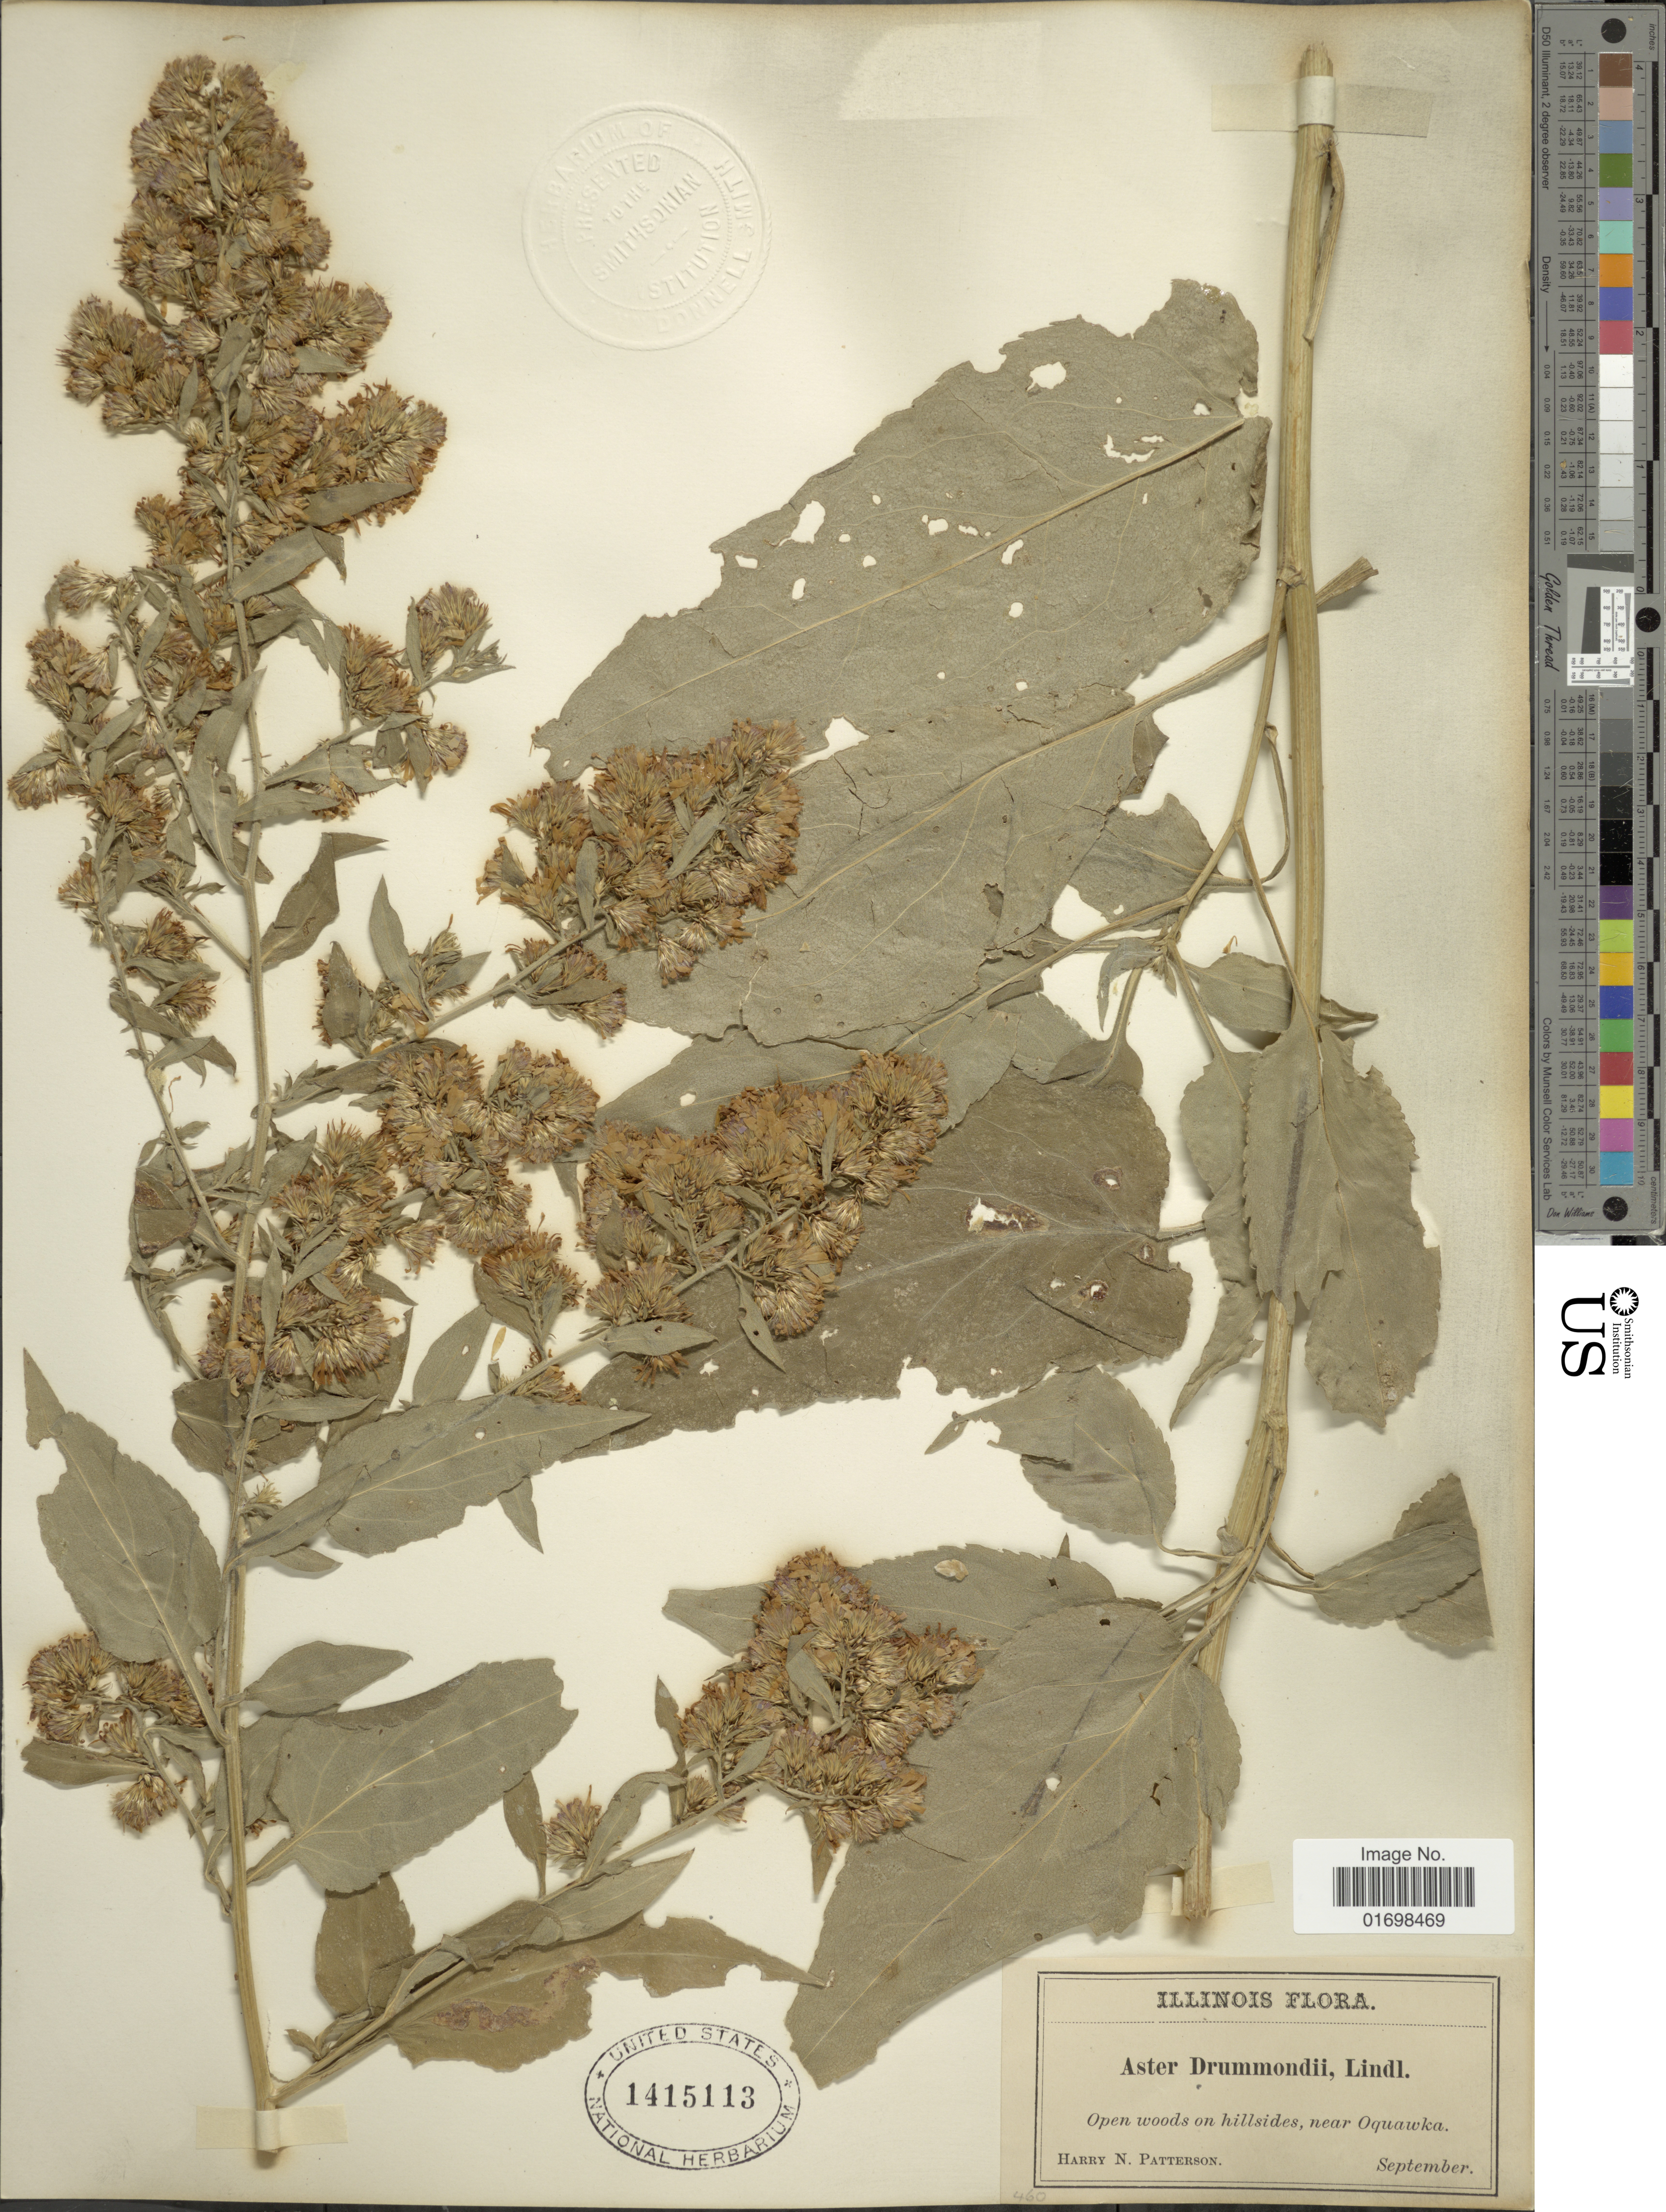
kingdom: Plantae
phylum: Tracheophyta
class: Magnoliopsida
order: Asterales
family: Asteraceae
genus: Symphyotrichum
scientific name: Symphyotrichum drummondii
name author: (Lindl.) G.L. Nesom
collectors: H. N. Patterson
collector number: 460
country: United States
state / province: Illinois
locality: Open woods on hillsides, near Oquawka.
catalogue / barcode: US 1415113